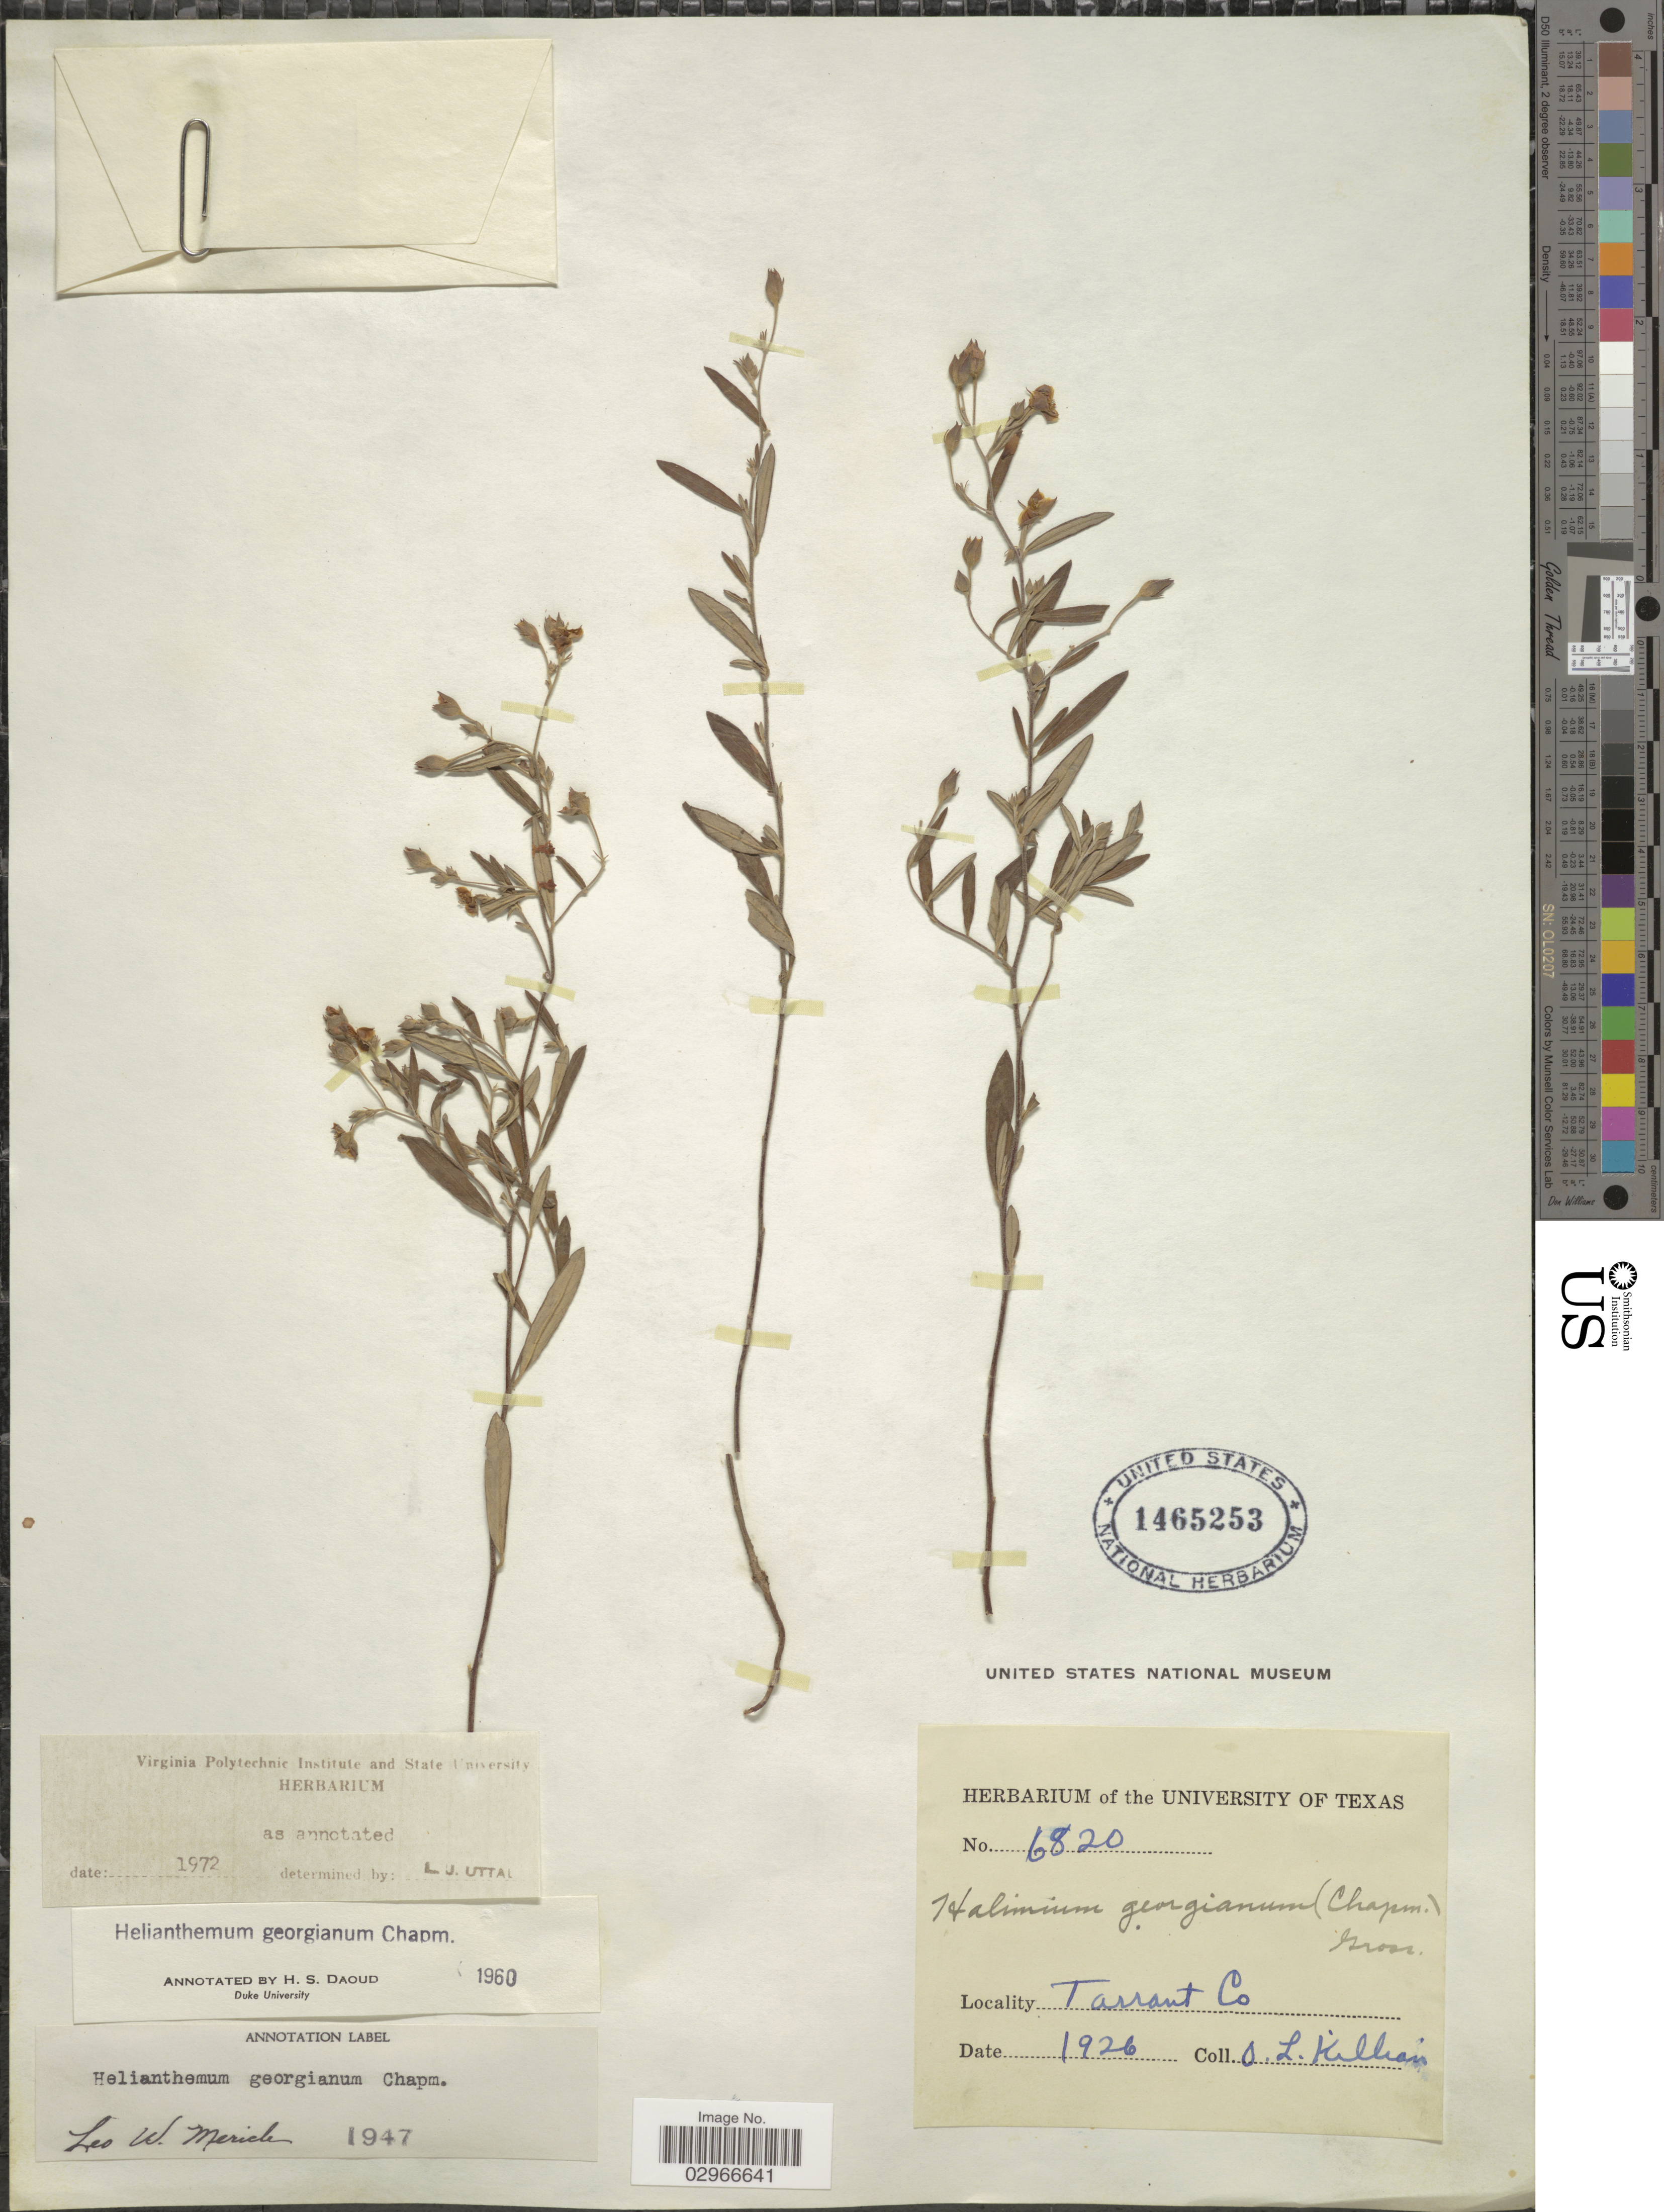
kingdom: Plantae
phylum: Tracheophyta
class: Magnoliopsida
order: Malvales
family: Cistaceae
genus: Helianthemum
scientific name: Helianthemum georgianum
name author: Chapm.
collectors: O. Killian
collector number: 6820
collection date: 1926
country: United States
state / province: Texas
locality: Tarrant Co.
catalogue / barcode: US 1465253